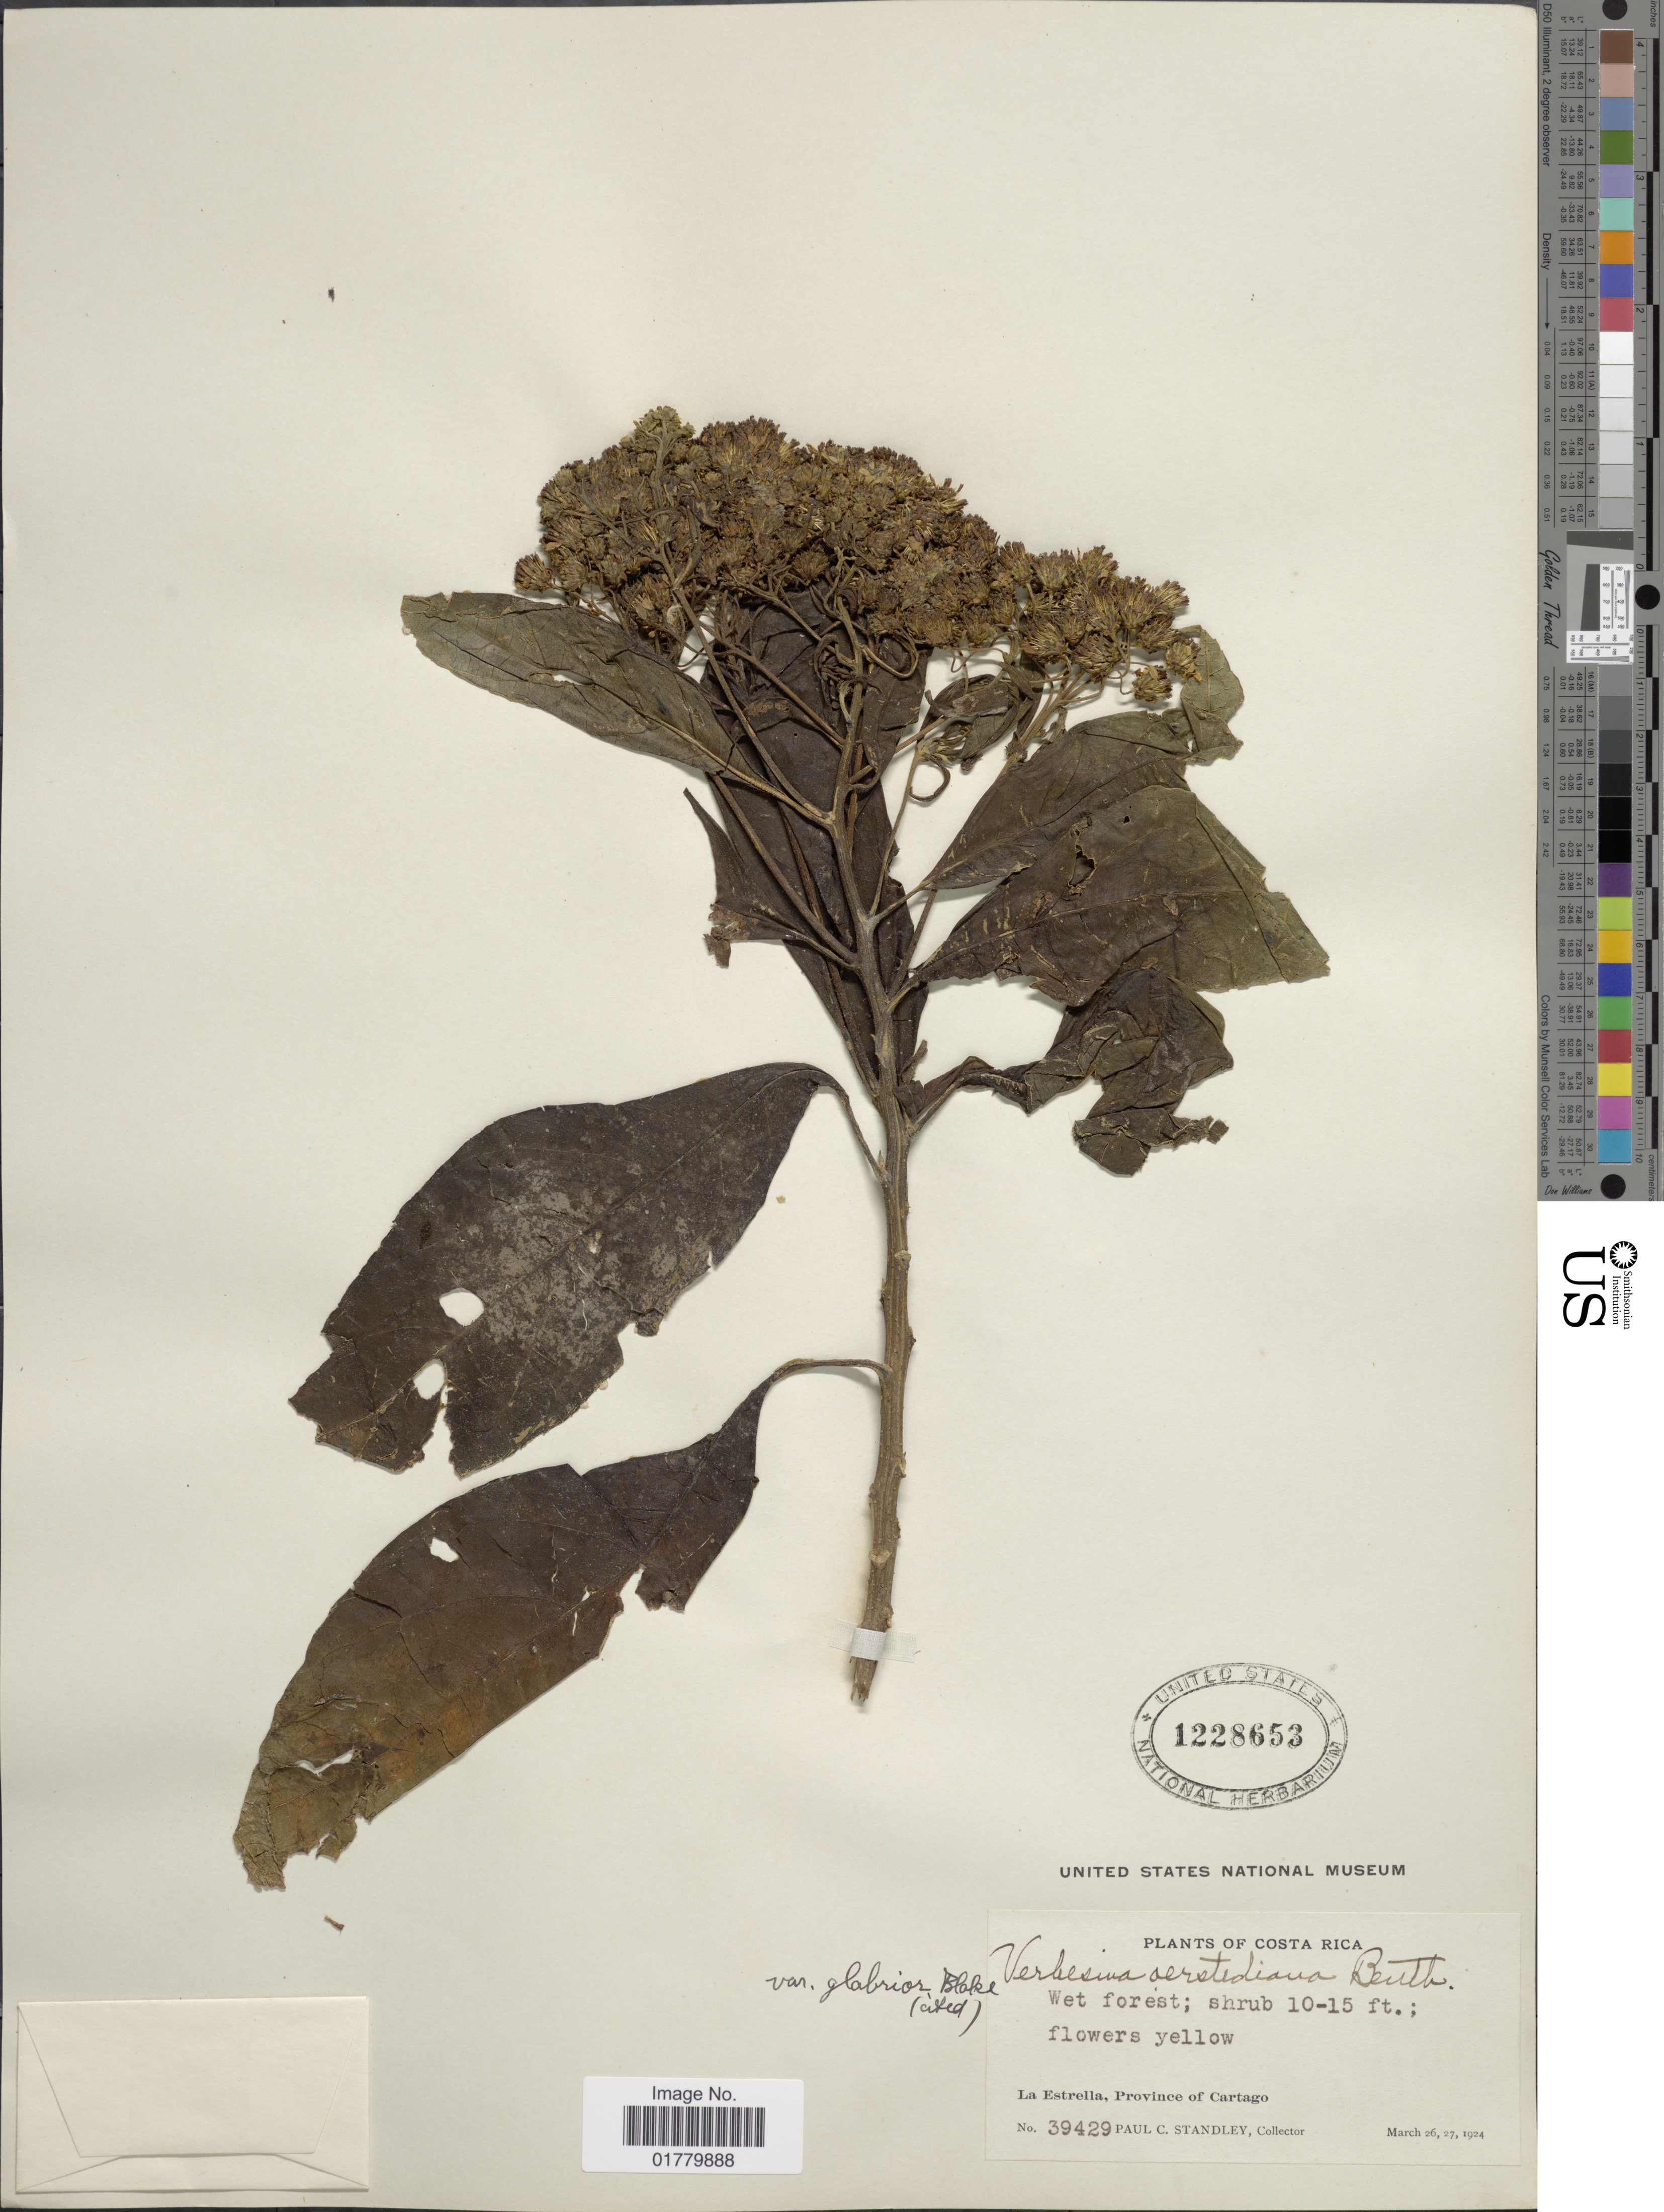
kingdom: Plantae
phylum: Tracheophyta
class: Magnoliopsida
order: Asterales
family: Asteraceae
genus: Verbesina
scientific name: Verbesina oerstediana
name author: Benth. in Oerst.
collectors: P. C. Standley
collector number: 39429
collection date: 1924-03-26/1924-03-27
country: Costa Rica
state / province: Cartago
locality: La Estrella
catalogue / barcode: US 1228653